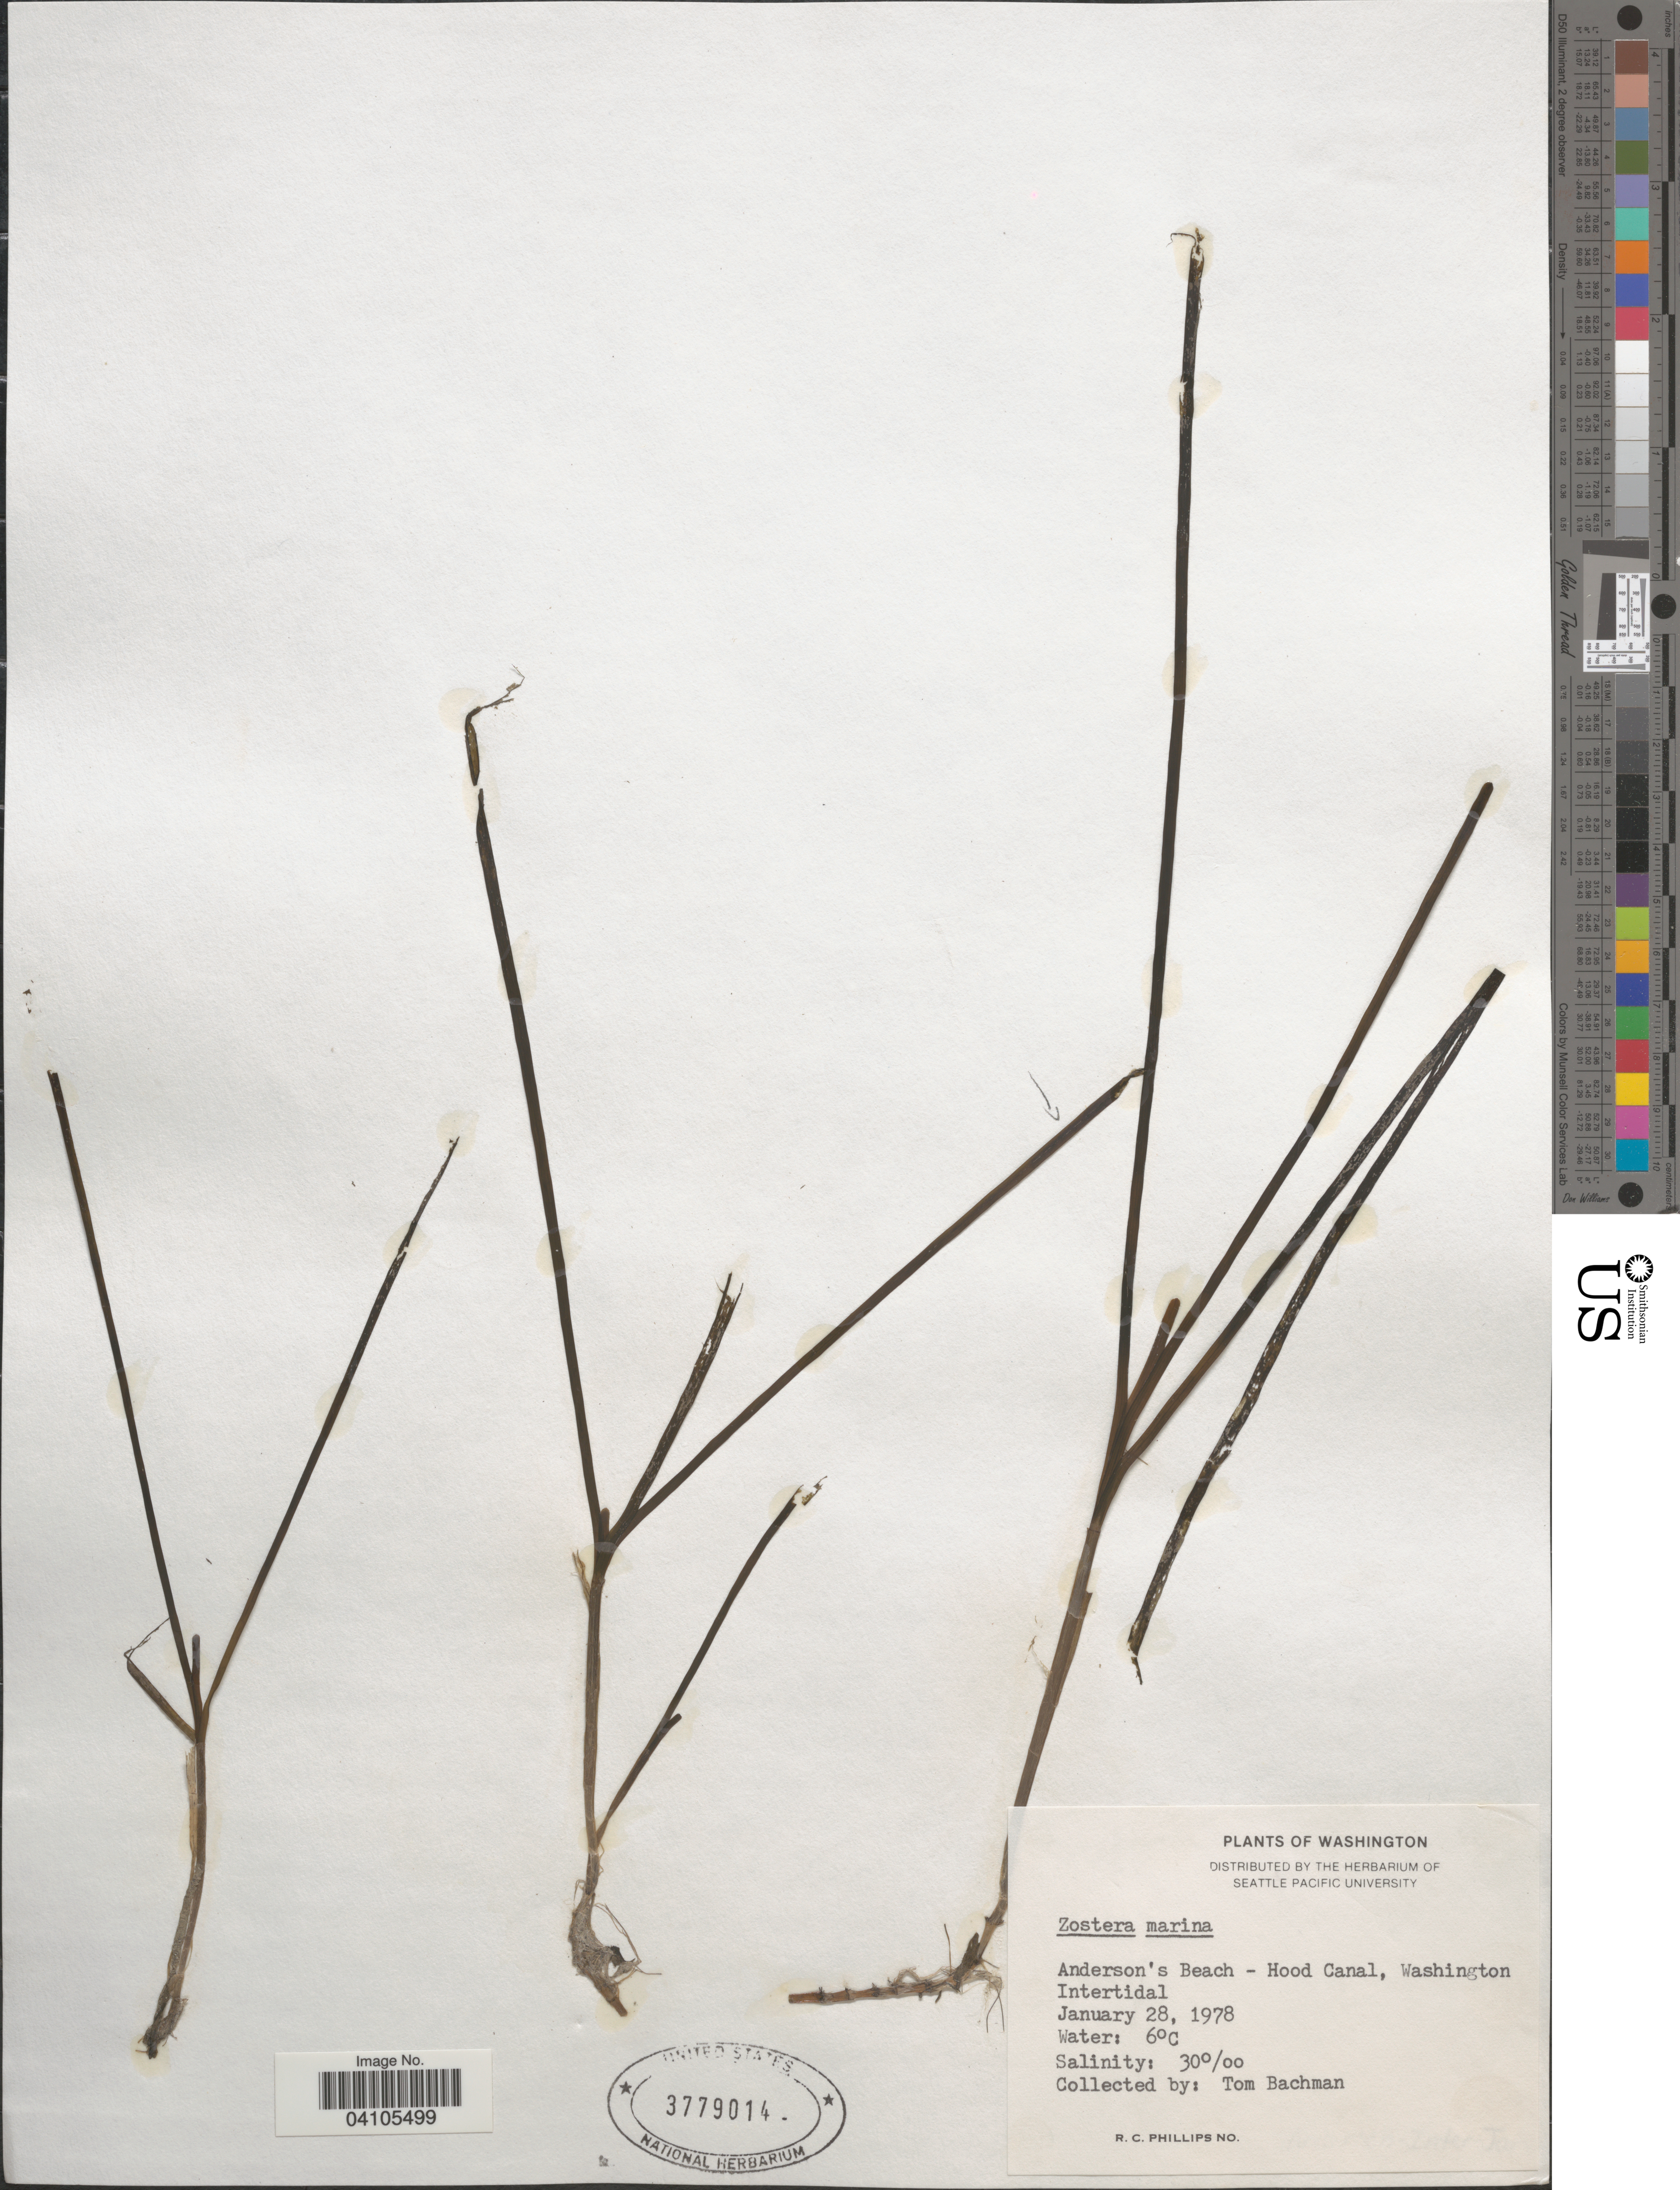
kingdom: Plantae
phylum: Tracheophyta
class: Liliopsida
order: Alismatales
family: Zosteraceae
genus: Zostera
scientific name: Zostera marina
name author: L.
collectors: T. Bachman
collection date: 1978-01-28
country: United States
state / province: Washington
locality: Anderson's Beach - Hood Canal.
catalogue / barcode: US 3779014